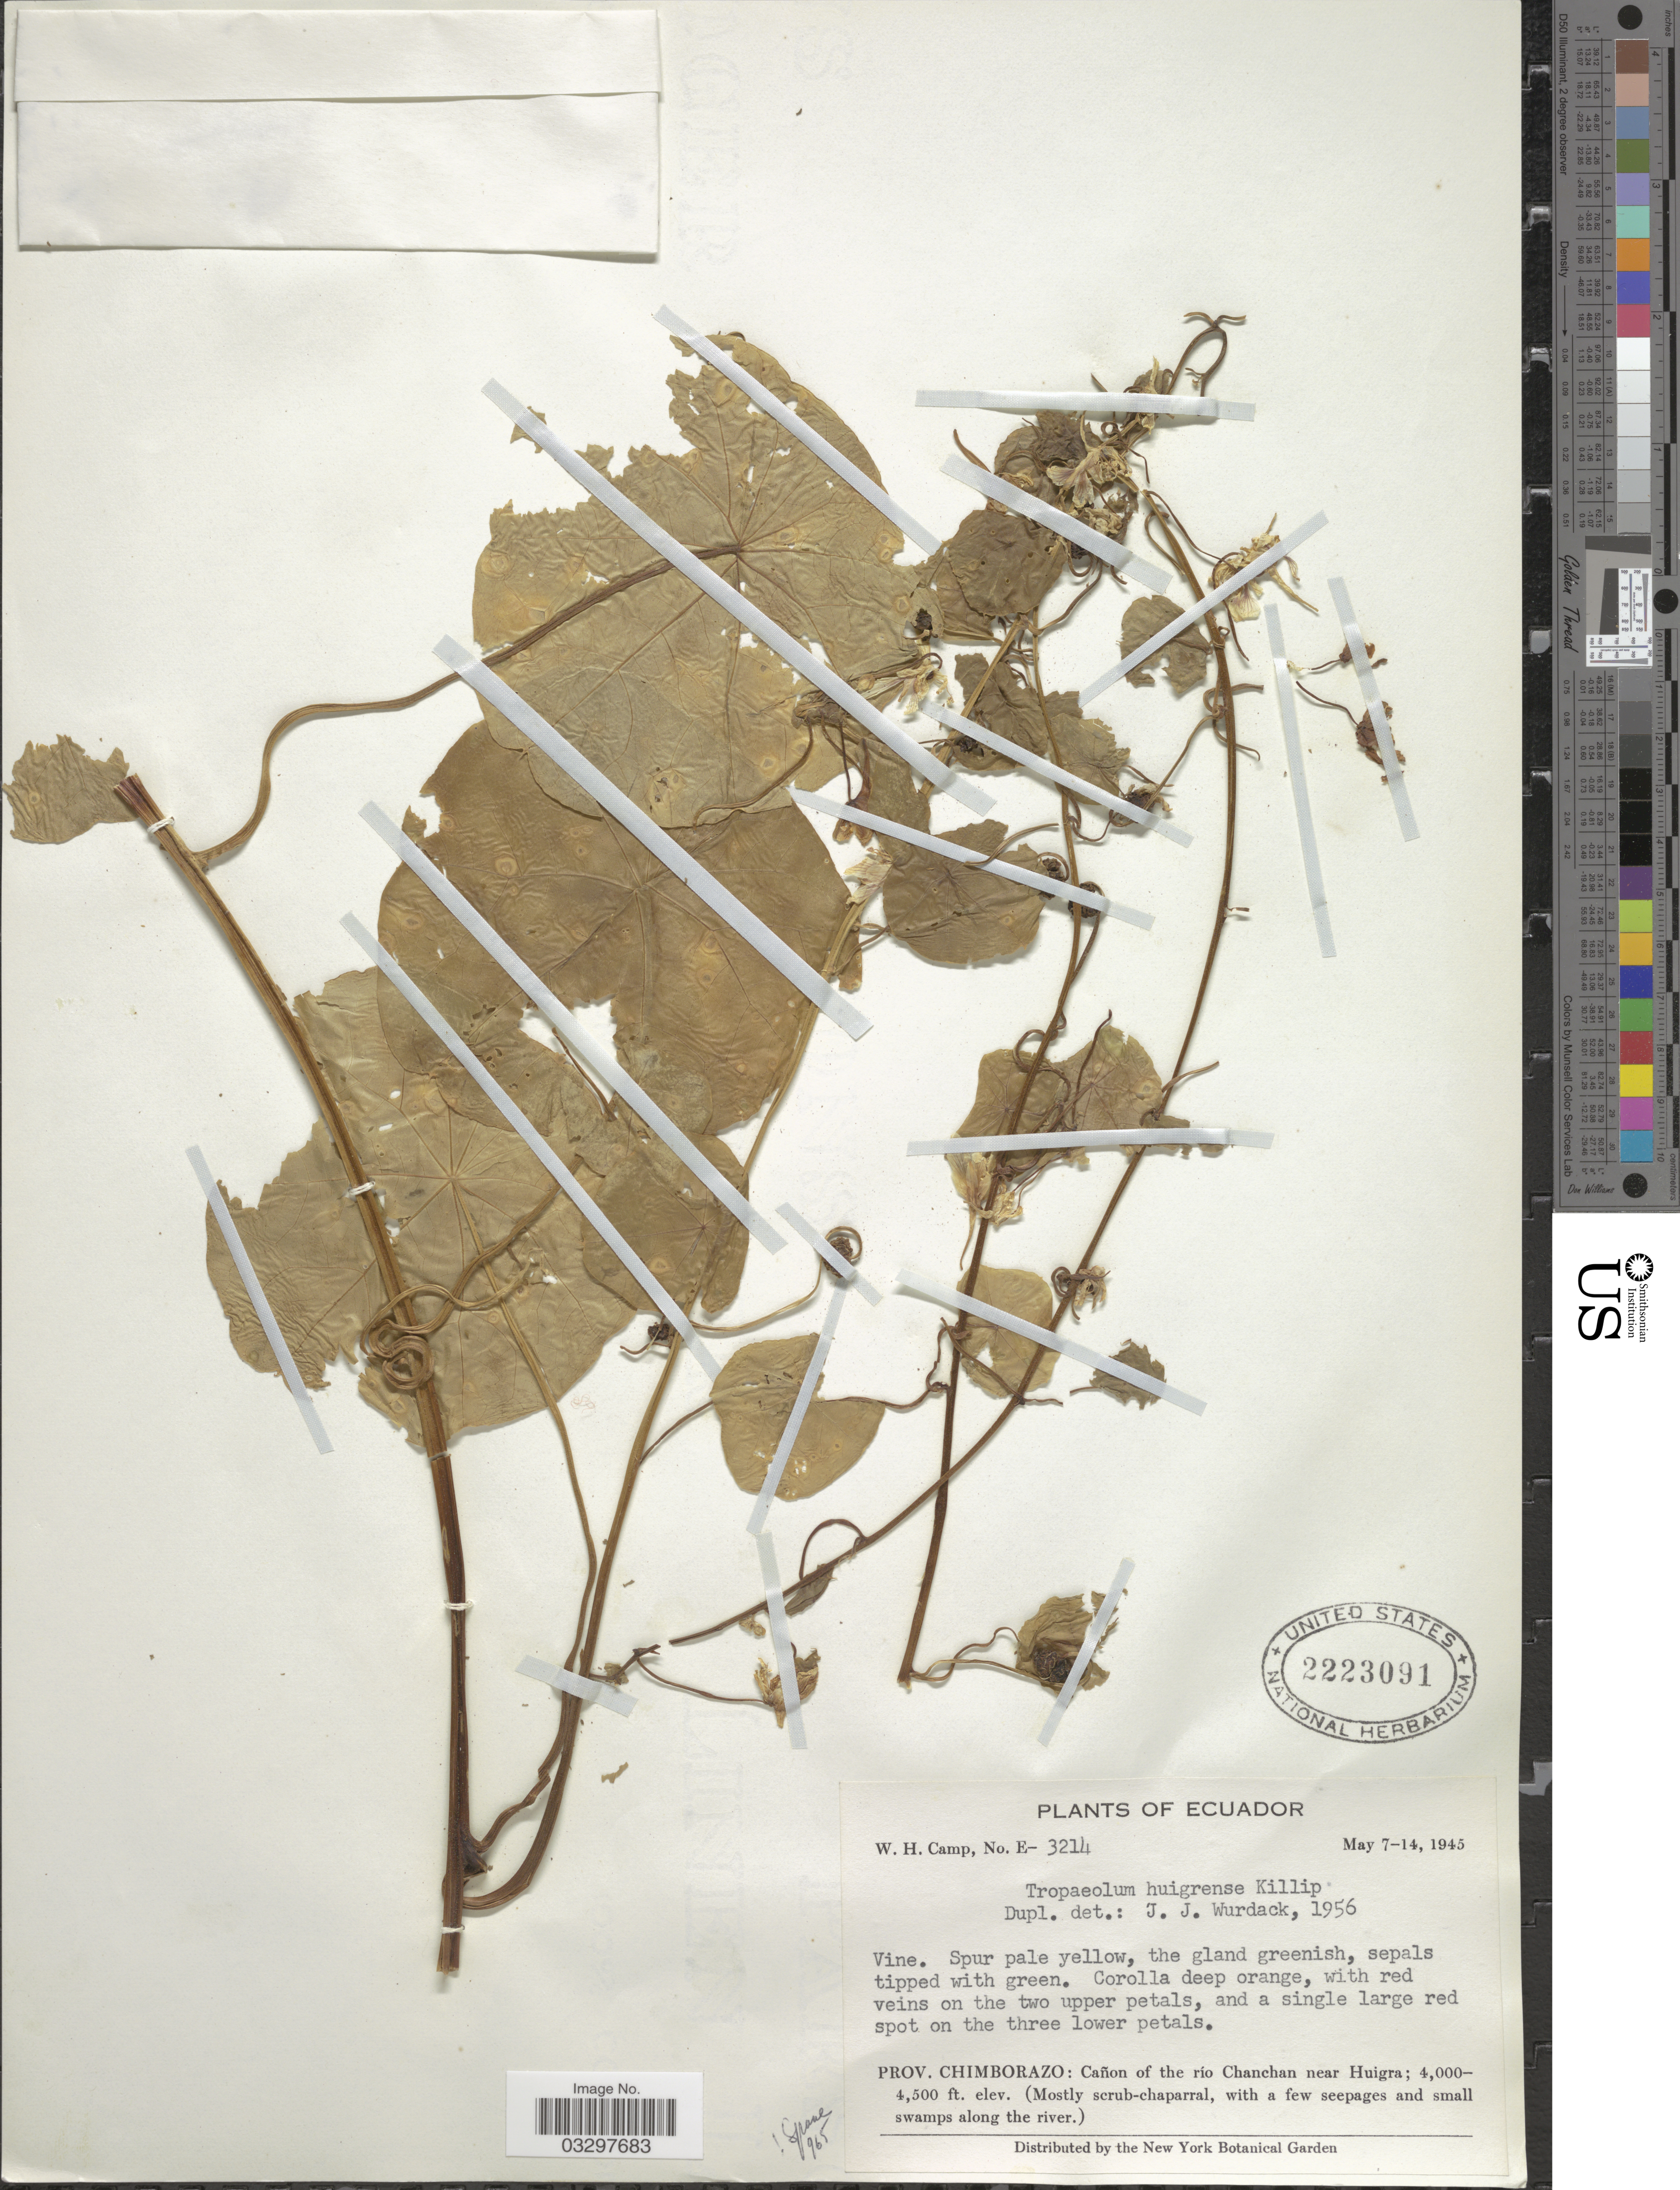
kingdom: Plantae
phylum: Tracheophyta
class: Magnoliopsida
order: Brassicales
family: Tropaeolaceae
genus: Tropaeolum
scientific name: Tropaeolum huigrense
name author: Killip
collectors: W. H. Camp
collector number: E-3214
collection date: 1945-05-07/1945-05-14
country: Ecuador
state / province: Chimborazo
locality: Prov. Chimborazo: Cañon of the río Chanchan near Huigra.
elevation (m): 1219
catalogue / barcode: US 2223091